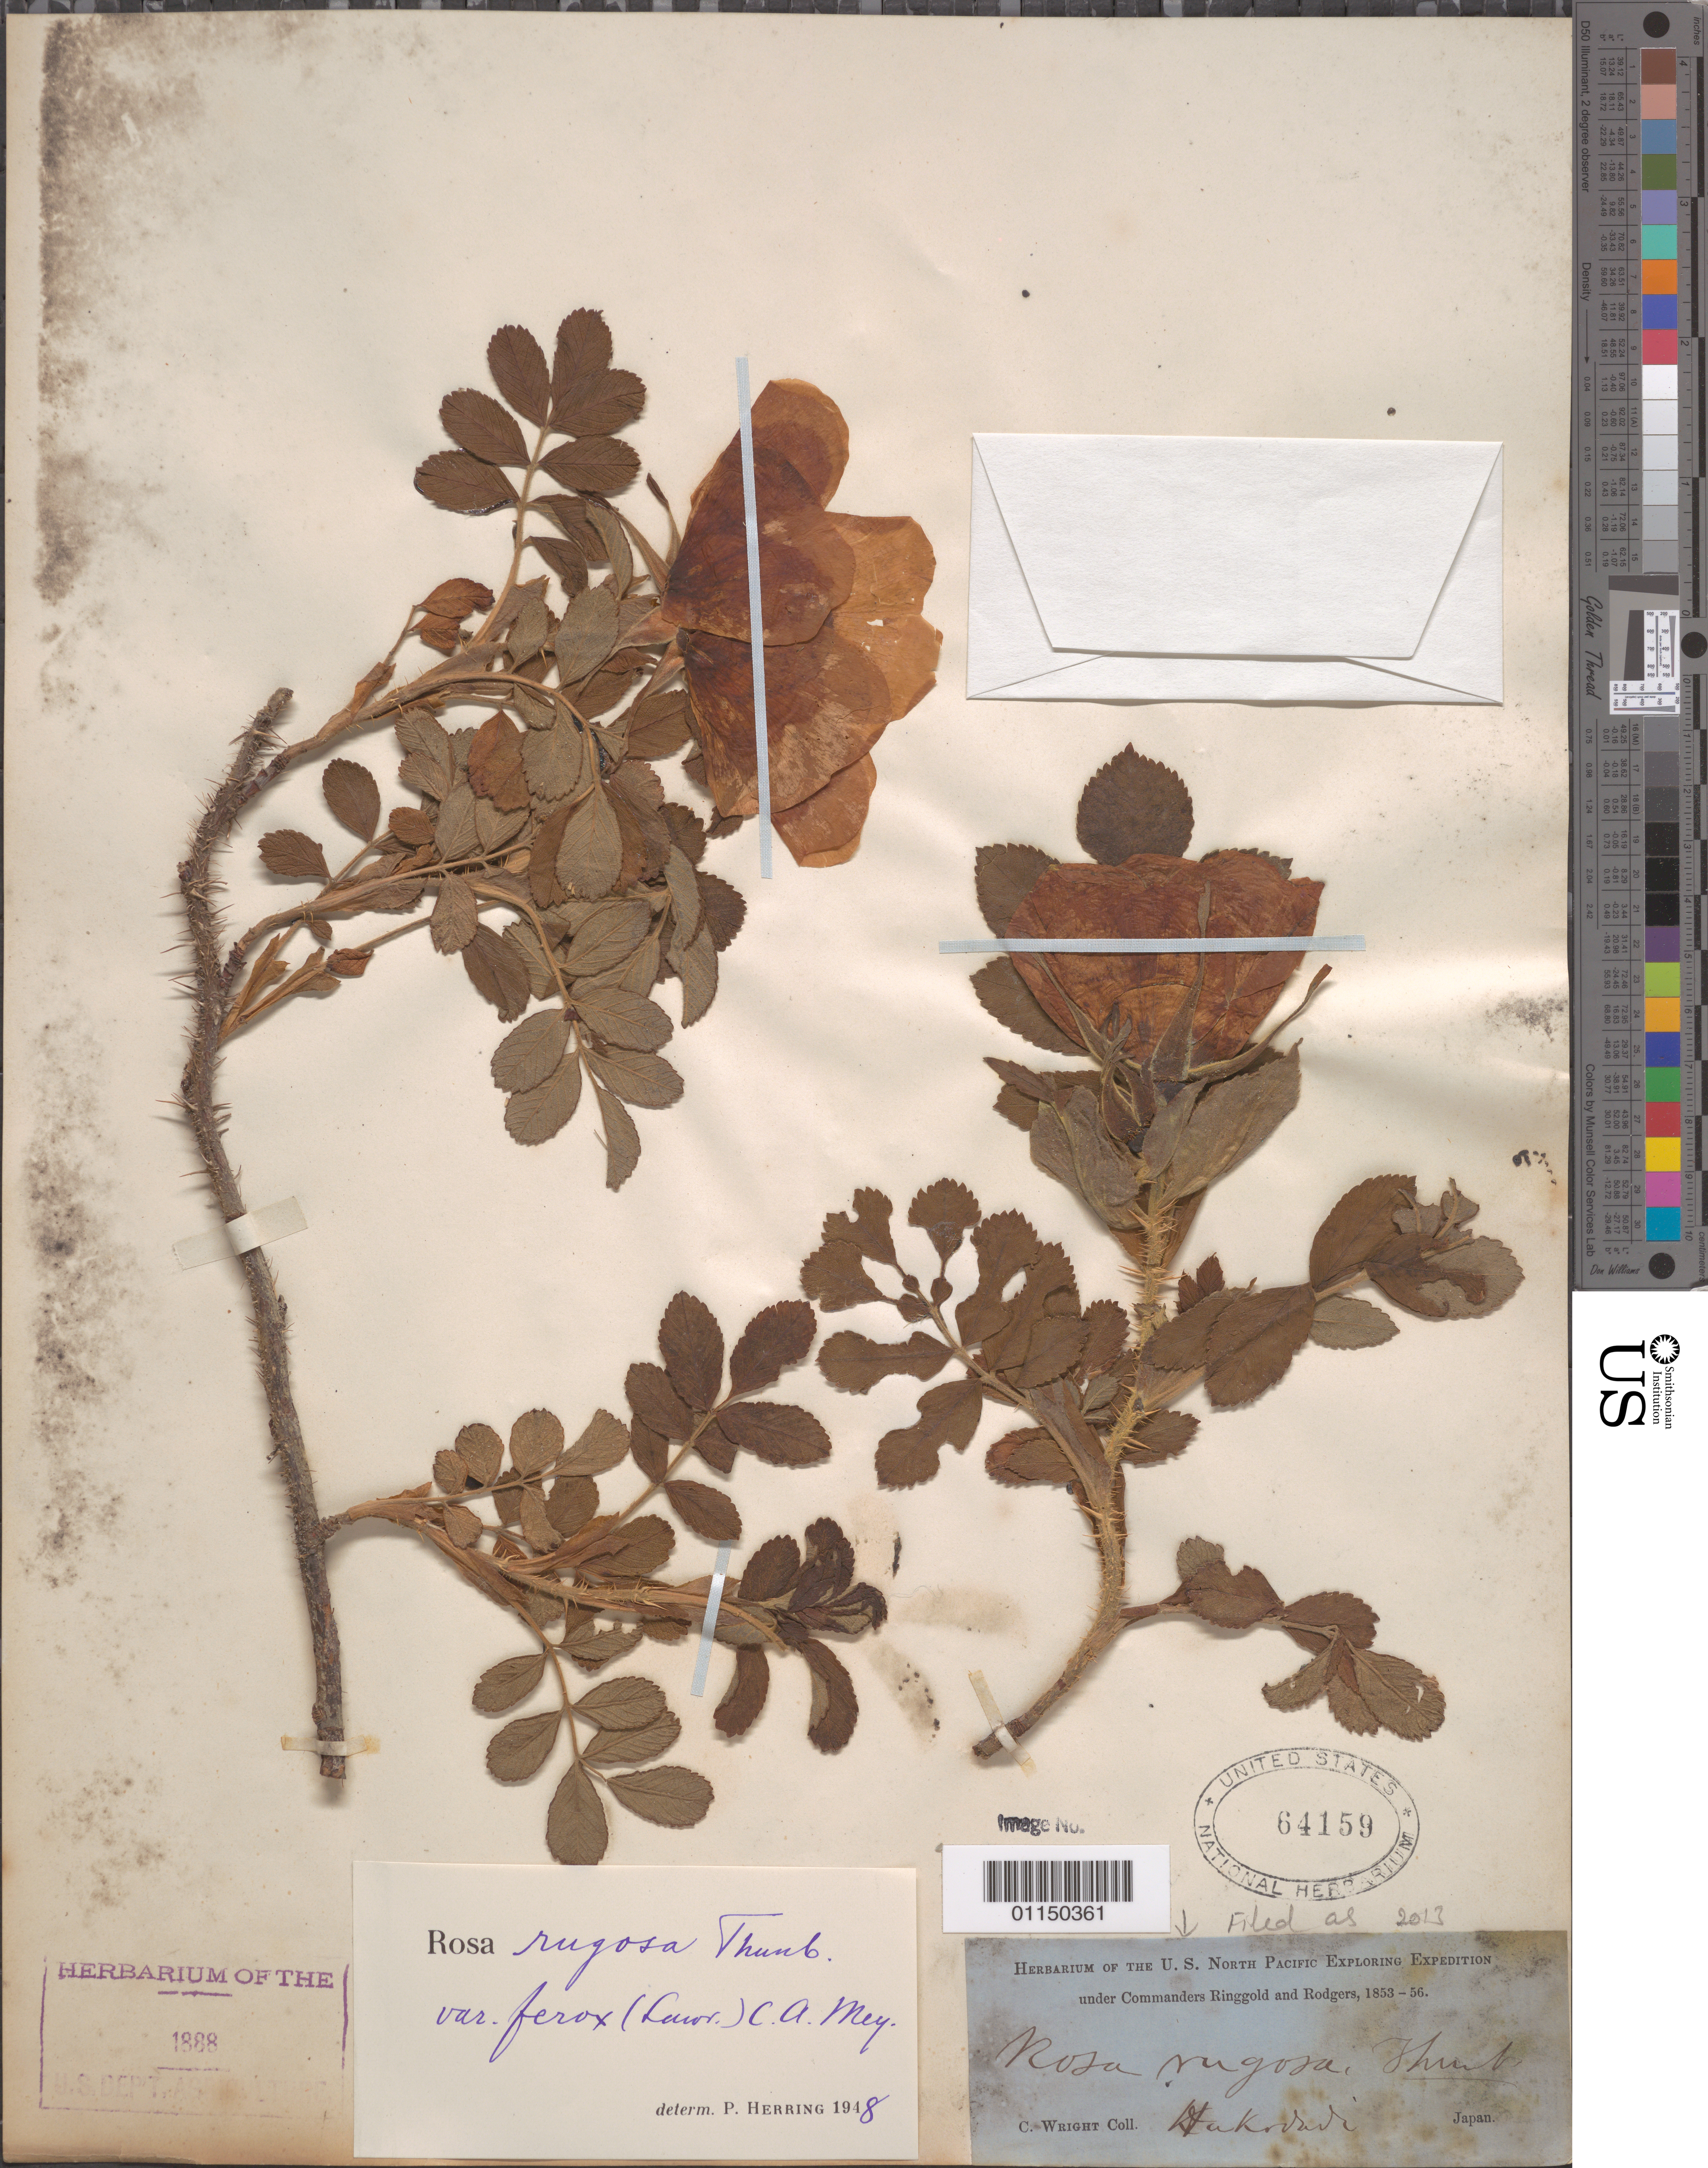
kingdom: Plantae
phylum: Tracheophyta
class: Magnoliopsida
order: Rosales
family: Rosaceae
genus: Rosa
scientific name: Rosa rugosa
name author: Thunb.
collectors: C. Wright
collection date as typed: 1853 to -- --- 1856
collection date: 1853/1856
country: Japan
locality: Hakodadi.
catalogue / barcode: US 64159